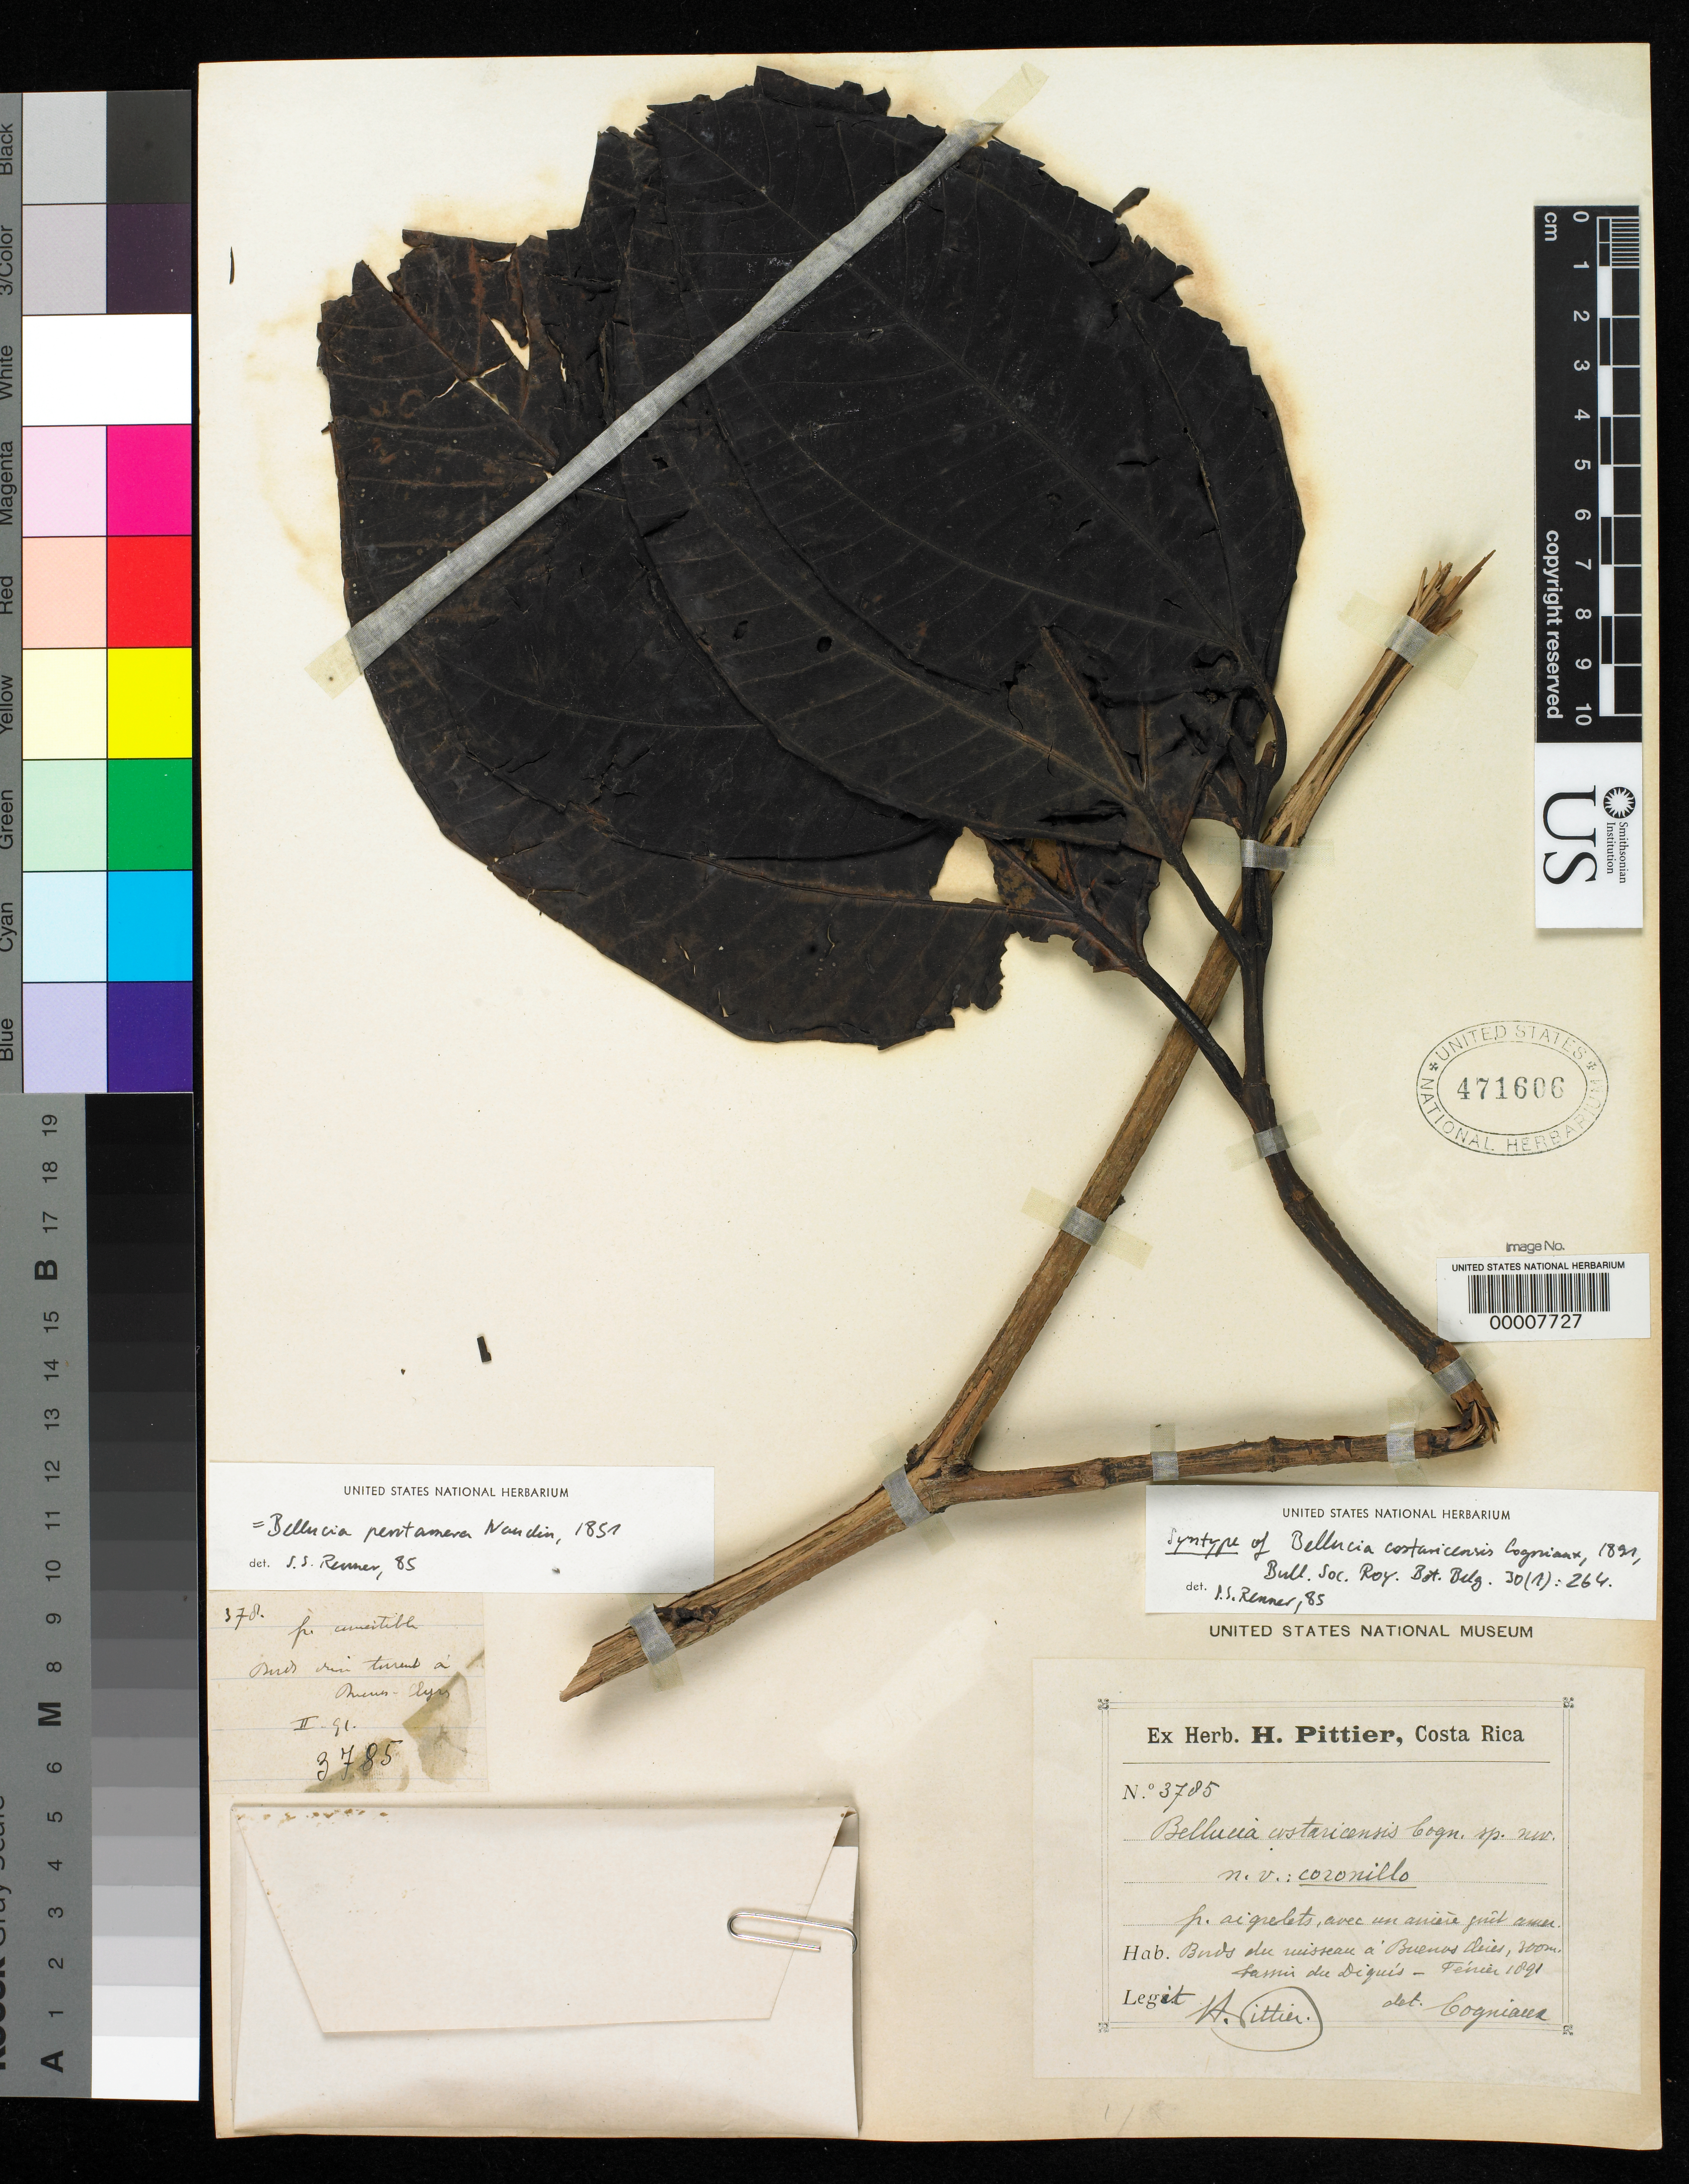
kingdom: Plantae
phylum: Tracheophyta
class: Magnoliopsida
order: Myrtales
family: Melastomataceae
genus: Bellucia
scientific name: Bellucia costaricensis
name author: Cogn.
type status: Syntype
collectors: H. F. Pittier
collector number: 3785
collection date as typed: Feb 1891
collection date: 1891-02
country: Costa Rica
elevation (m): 300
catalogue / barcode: US 471606